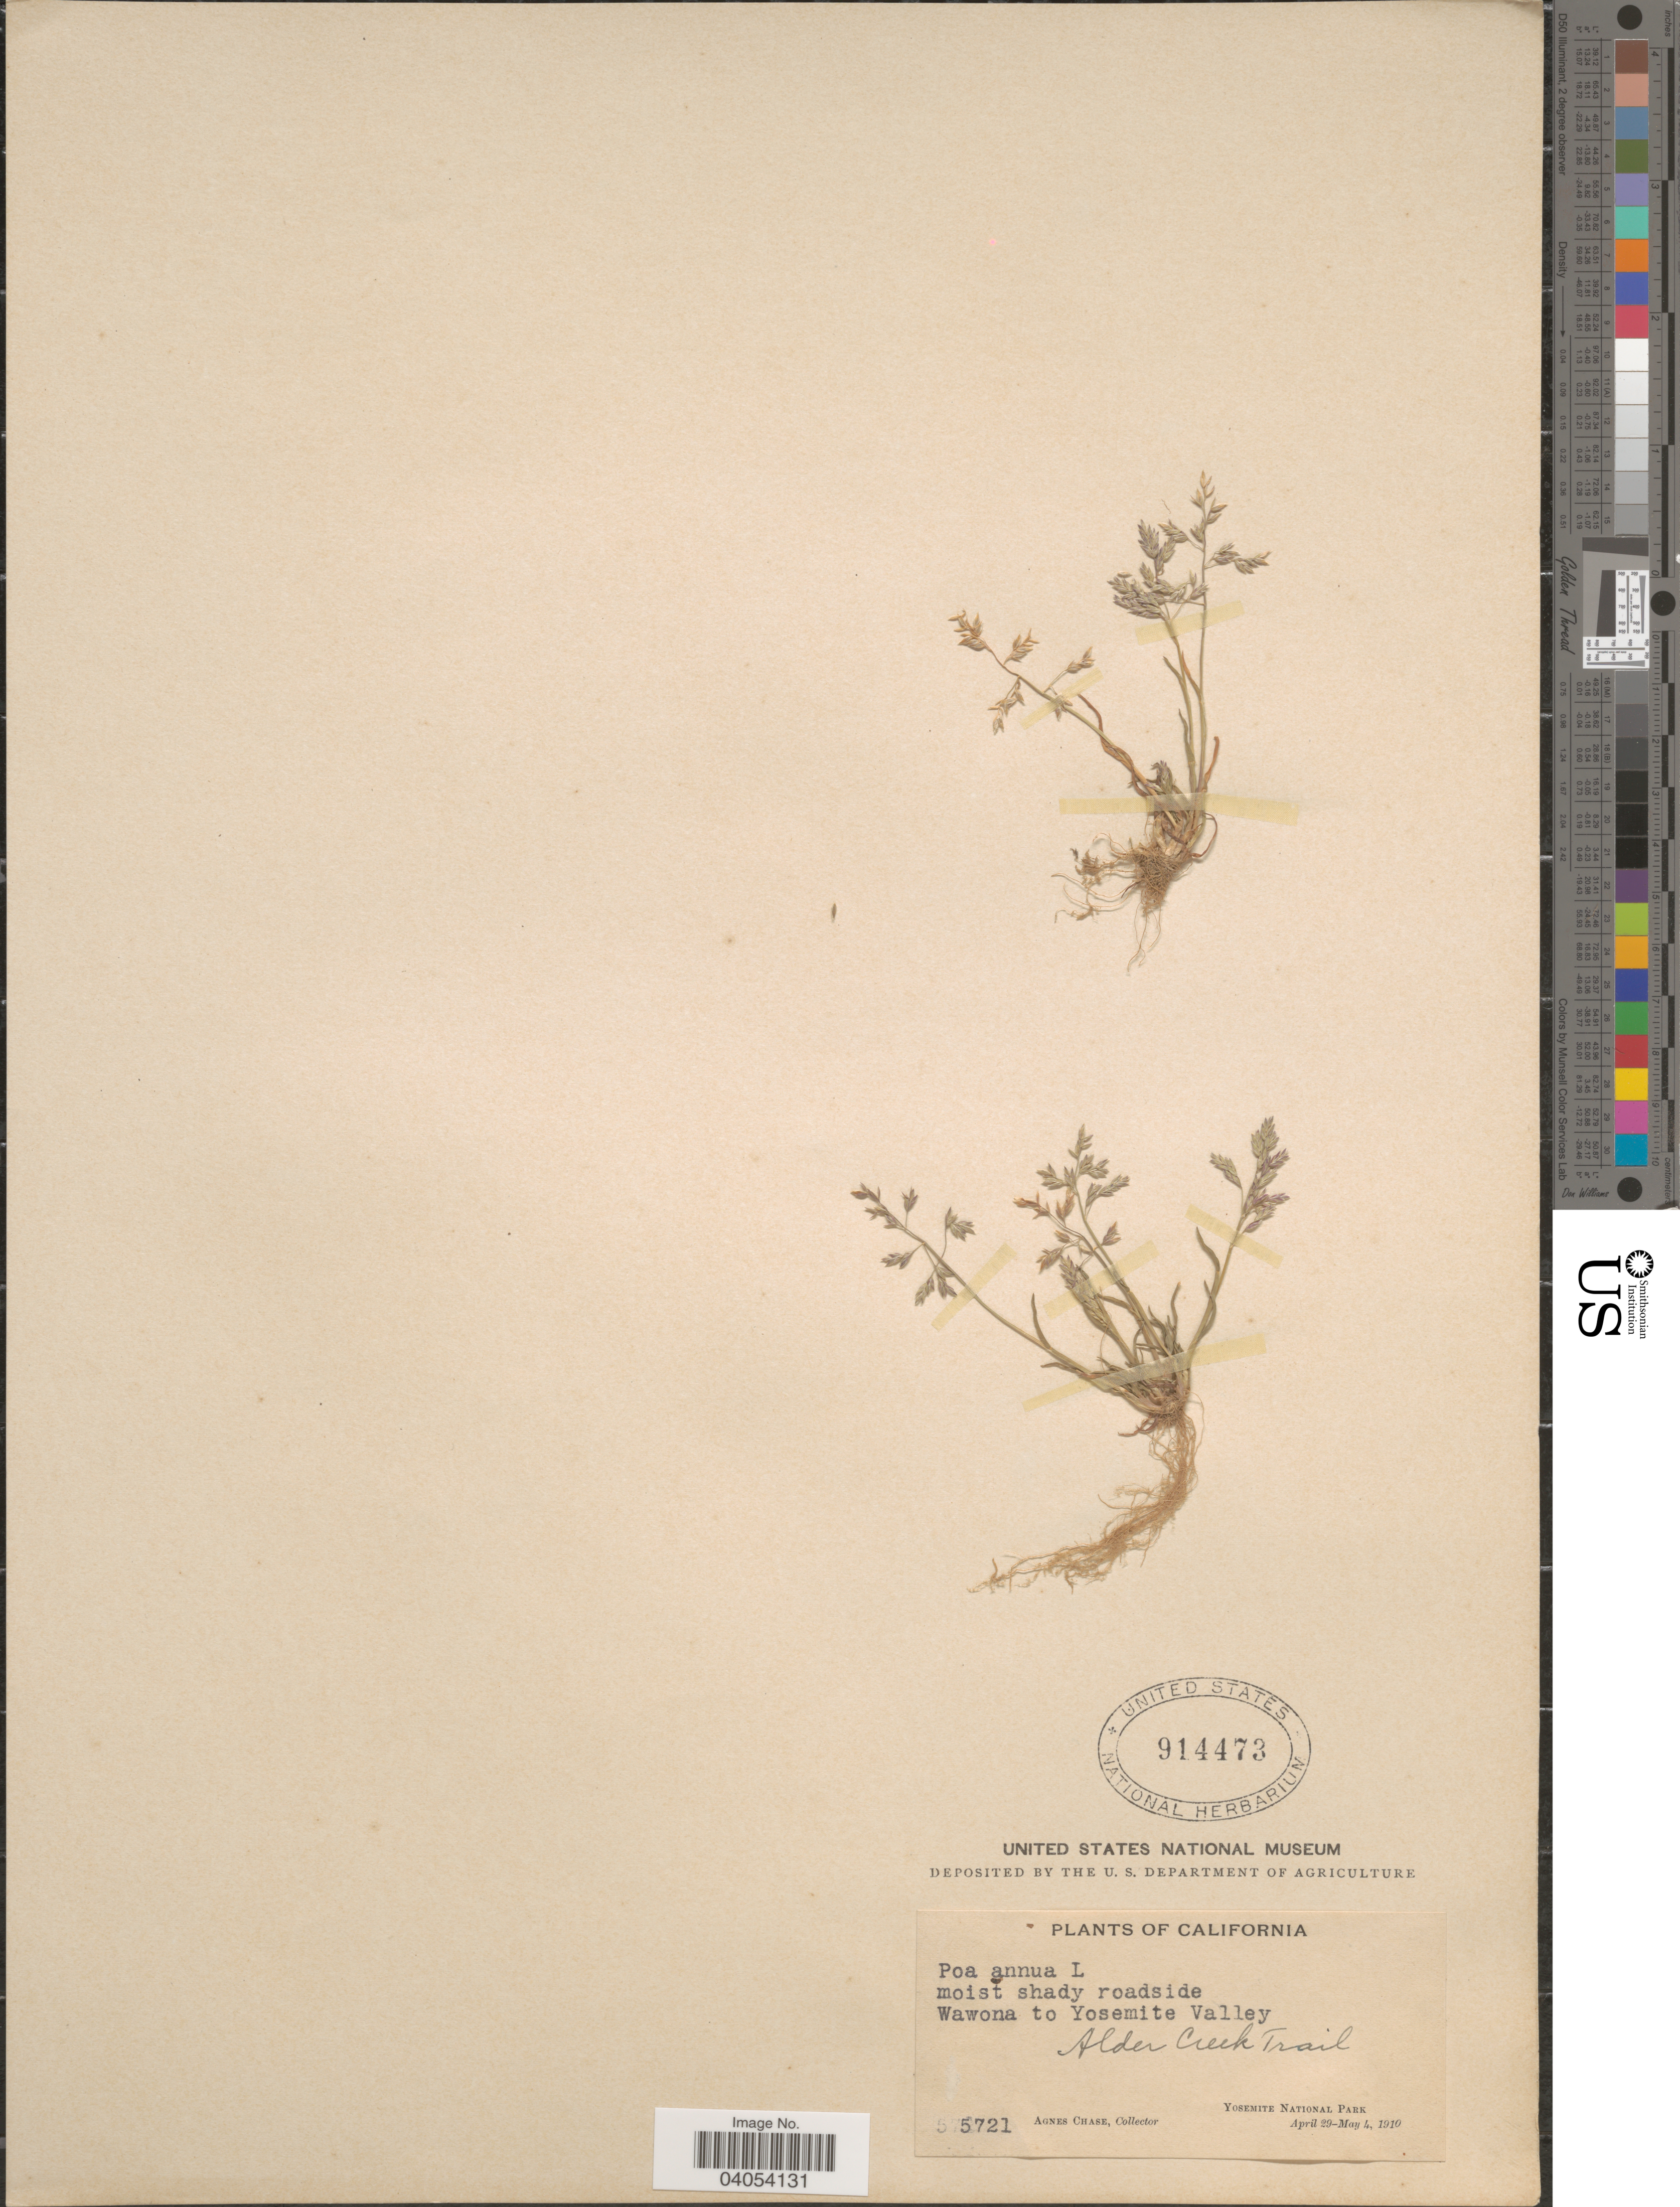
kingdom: Plantae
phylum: Tracheophyta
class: Liliopsida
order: Poales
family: Poaceae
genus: Poa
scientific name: Poa annua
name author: L.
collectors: A. Chase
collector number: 5721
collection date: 1910-04-29/1910-05-04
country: United States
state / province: California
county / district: Mariposa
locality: Wawona to Yosemite Valley. Alder Creek Trail. Yosemite National Park.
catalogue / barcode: US 914473